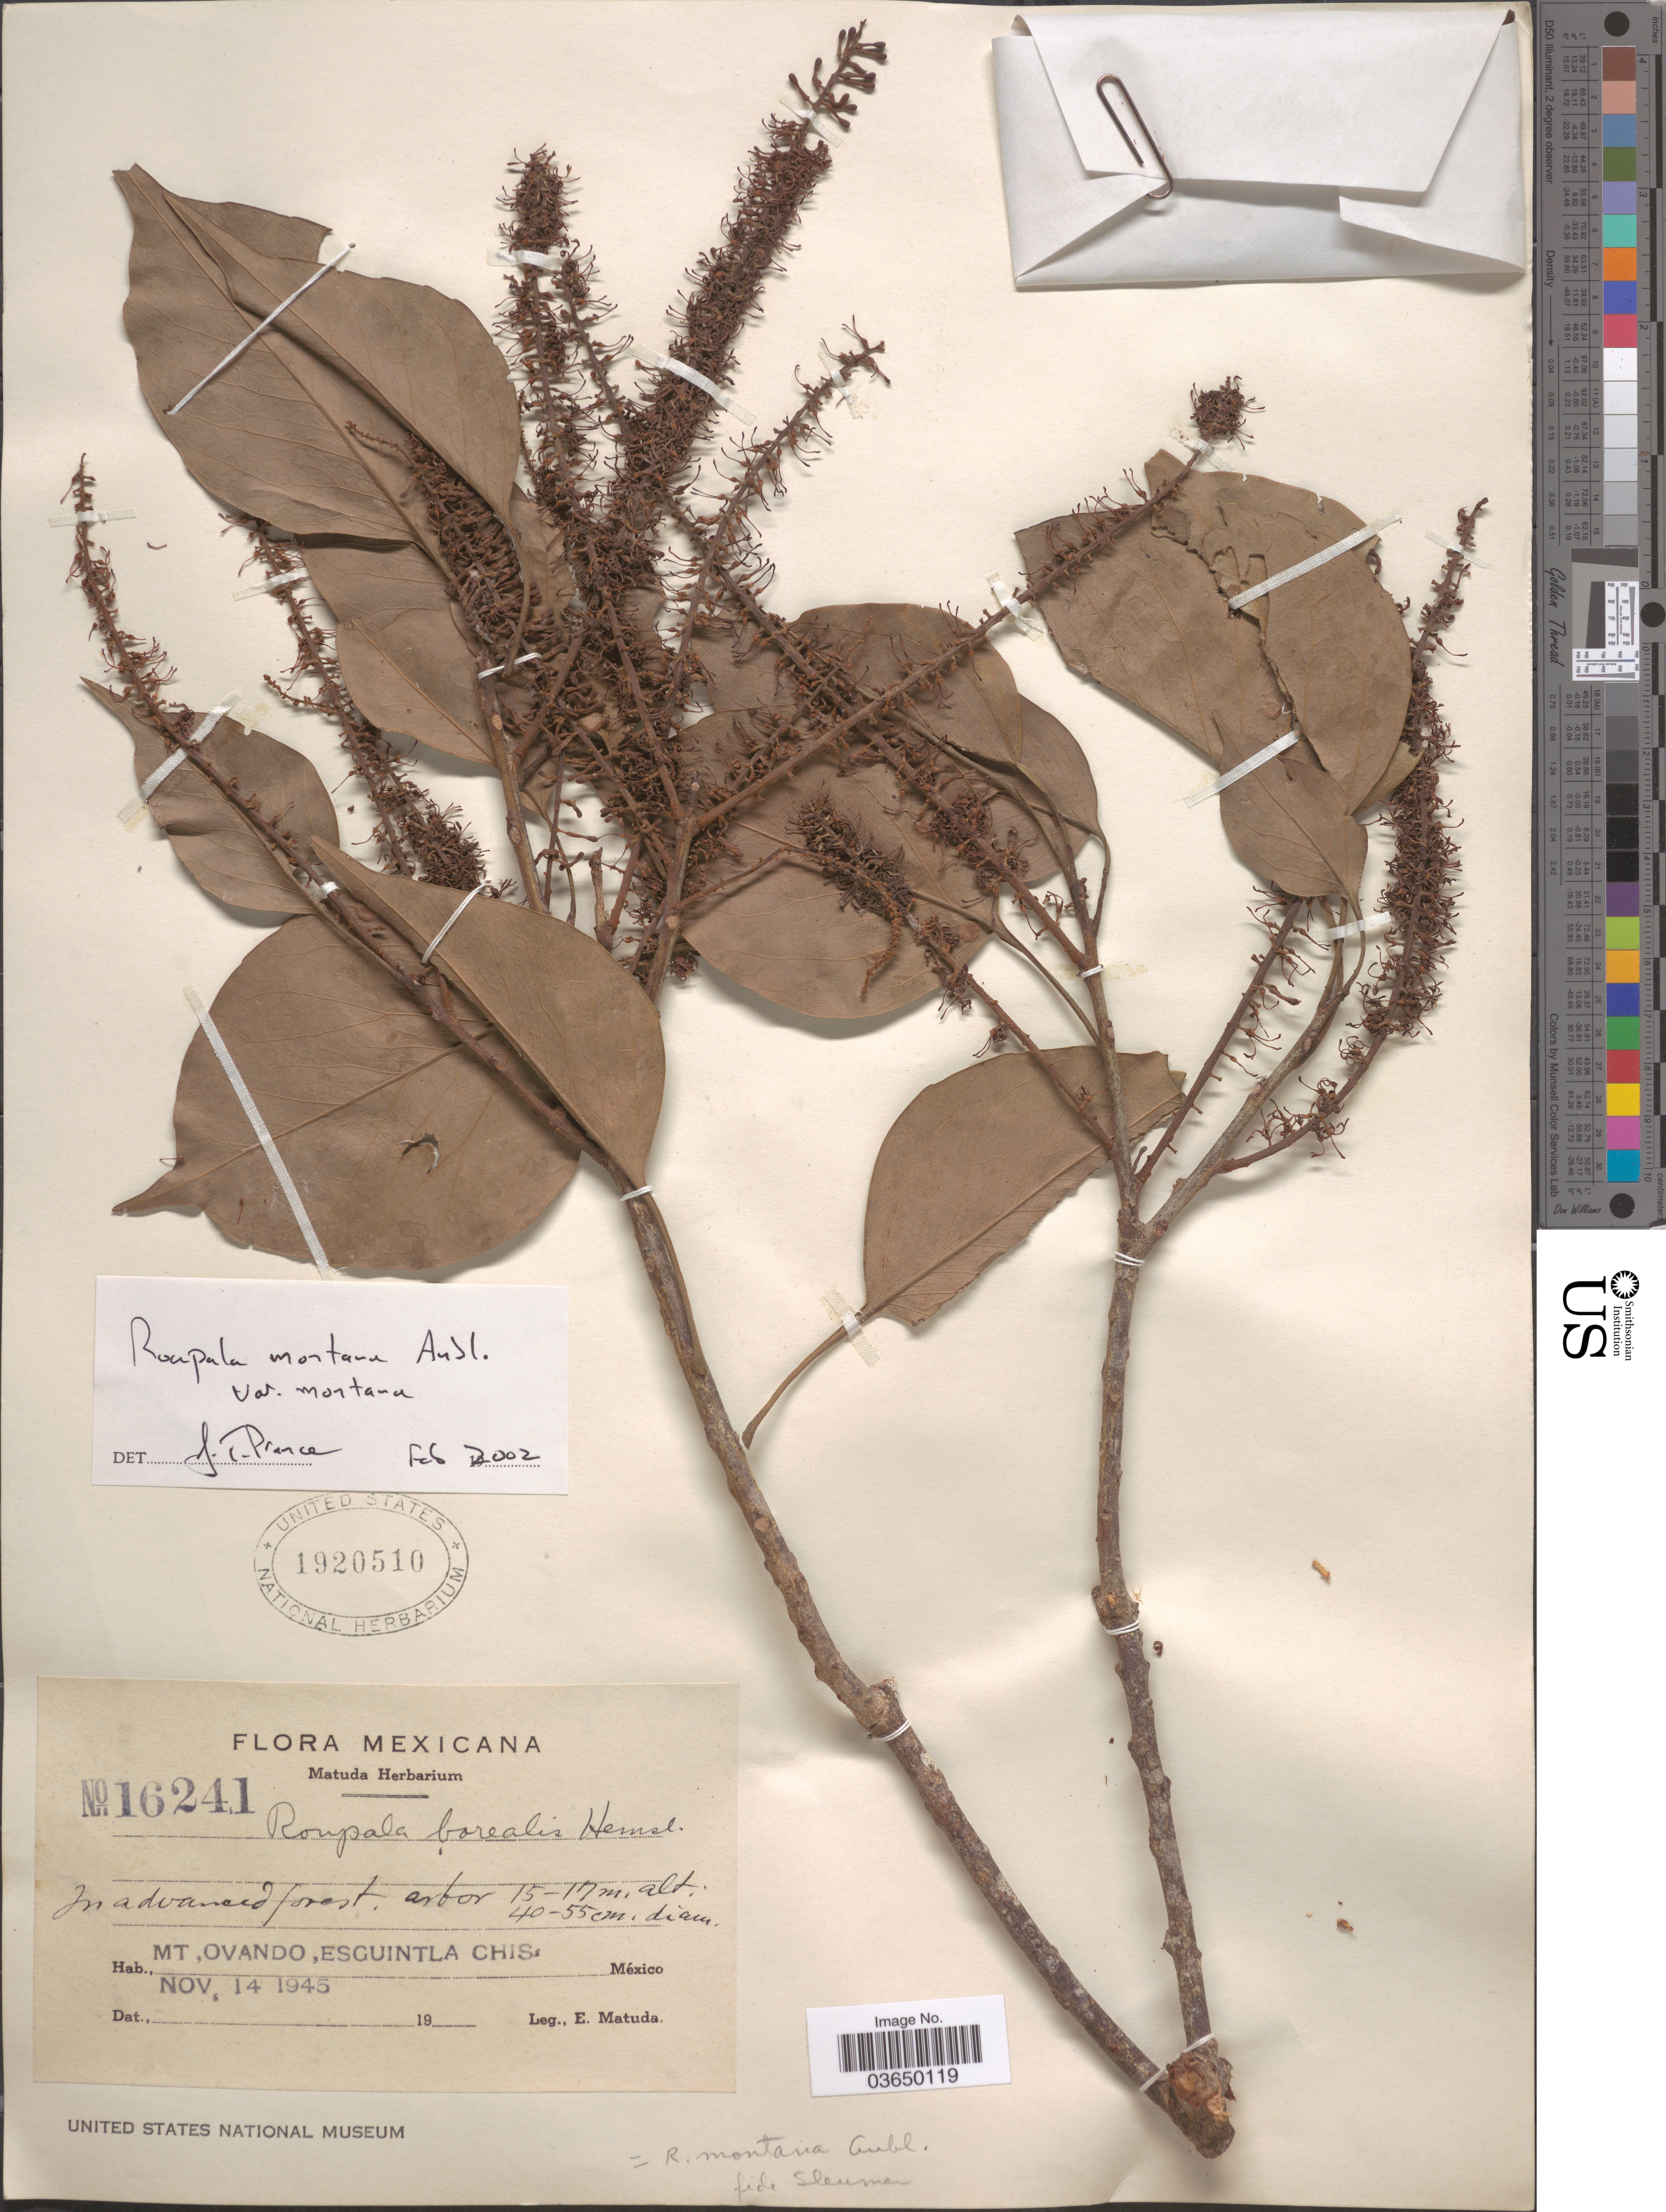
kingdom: Plantae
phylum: Tracheophyta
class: Magnoliopsida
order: Proteales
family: Proteaceae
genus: Roupala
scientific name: Roupala montana var. montana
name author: Aubl.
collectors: E. Matuda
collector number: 16241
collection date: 1945-11-14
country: Mexico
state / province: Chiapas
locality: Mt. Ovando, Esguintla.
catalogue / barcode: US 1920510